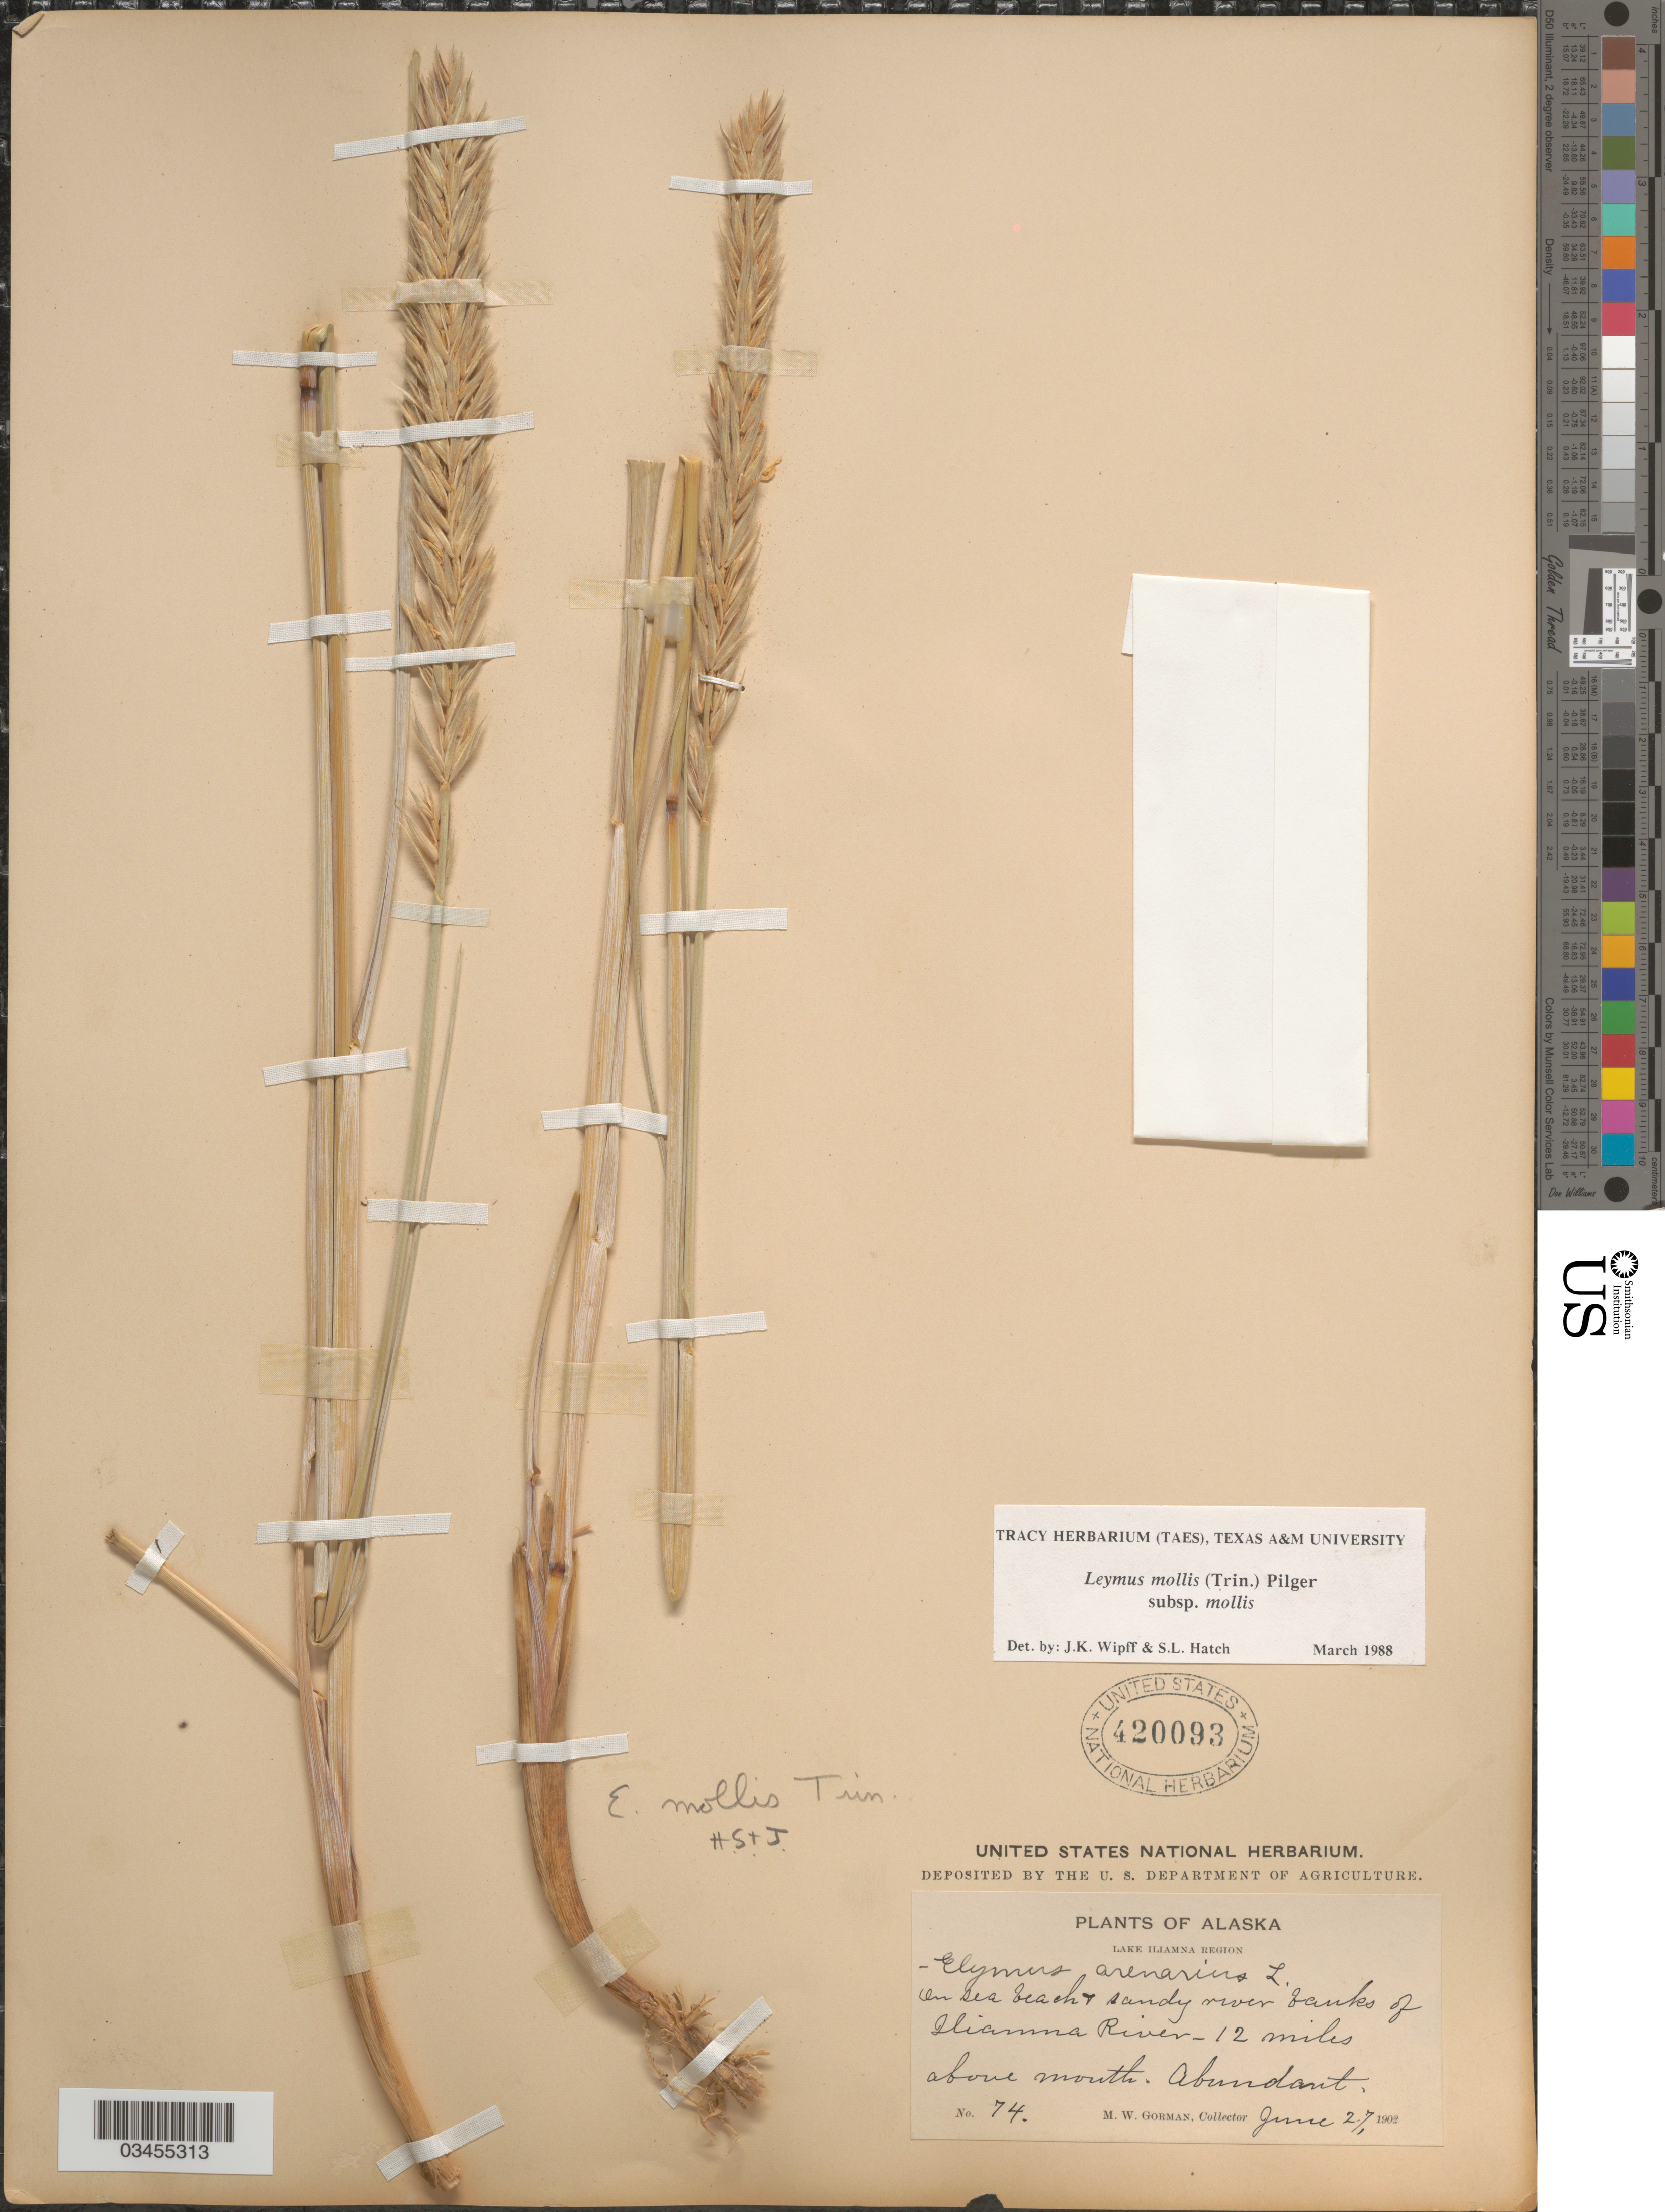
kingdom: Plantae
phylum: Tracheophyta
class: Liliopsida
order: Poales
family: Poaceae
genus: Leymus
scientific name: Leymus mollis subsp. mollis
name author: (Trin.) Pilg.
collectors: M. W. Gorman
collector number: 74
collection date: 1902-06-27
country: United States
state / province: Alaska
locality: Lake Iliamna Region. On sea beach & sandy river banks of Iliamna River - 12 miles above mouth.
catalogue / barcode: US 420093